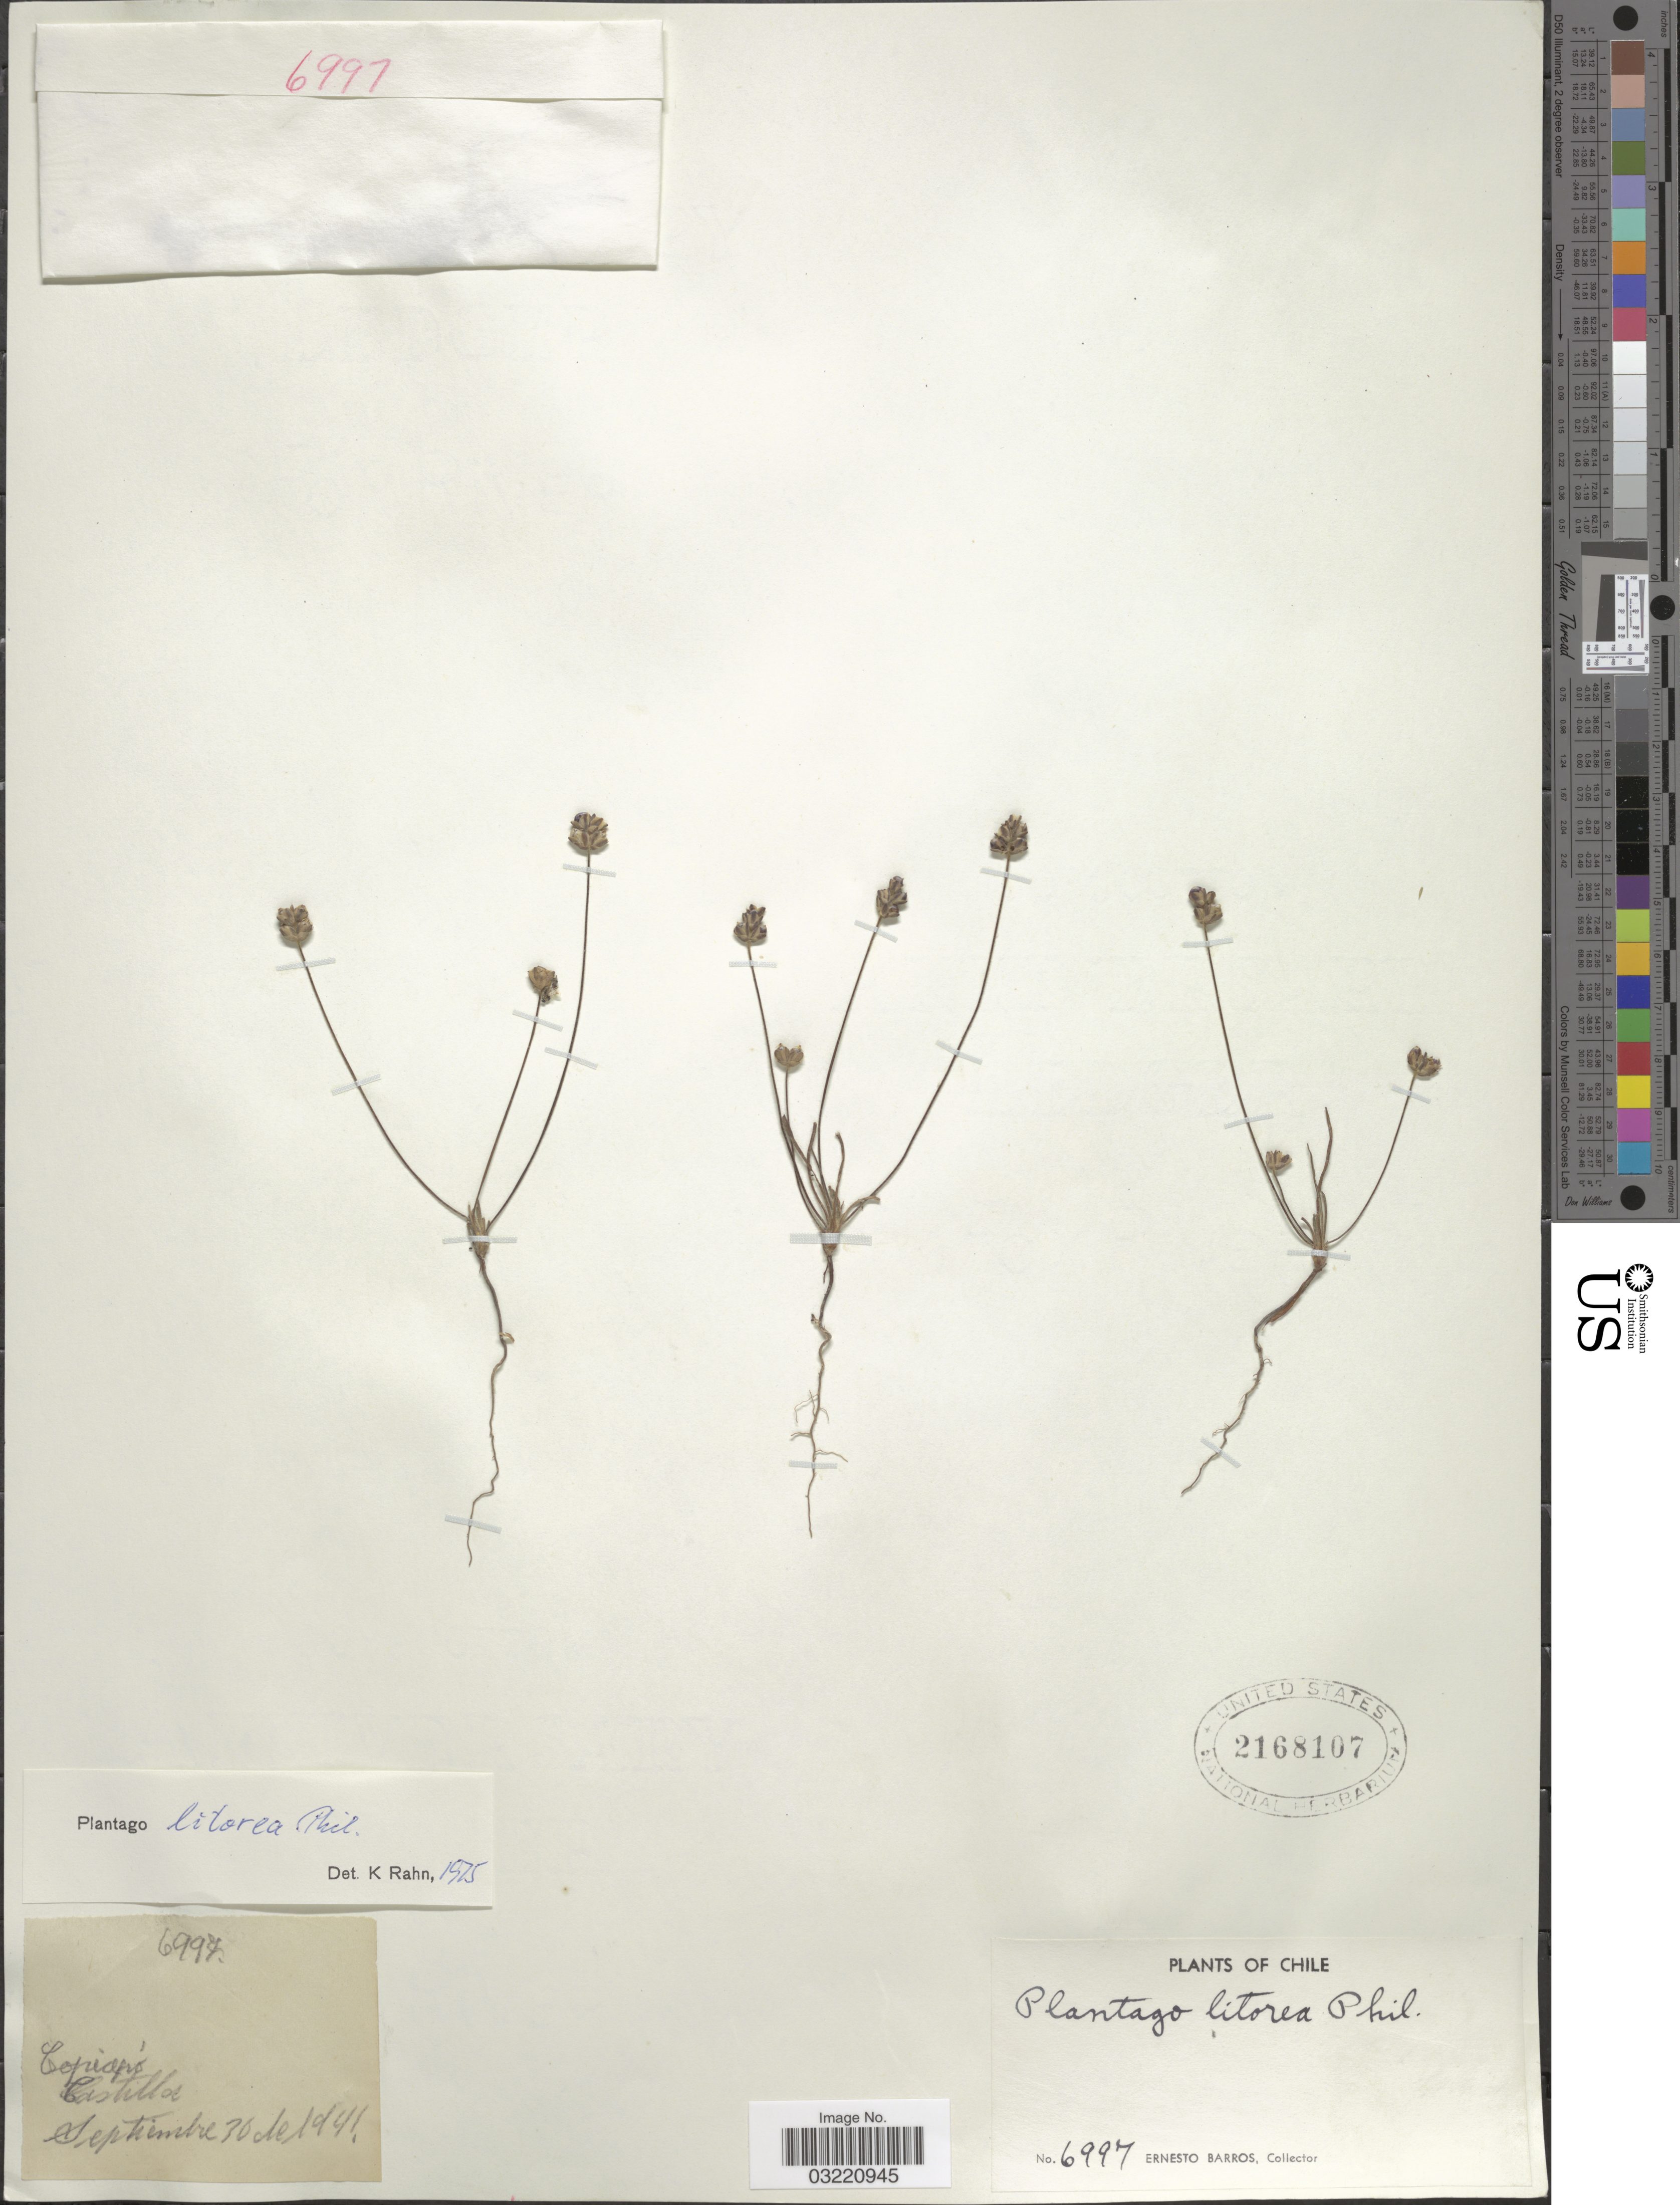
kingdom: Plantae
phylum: Tracheophyta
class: Magnoliopsida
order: Lamiales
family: Plantaginaceae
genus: Plantago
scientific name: Plantago litorea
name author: Phil.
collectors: E. Barros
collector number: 6997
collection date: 1941-09-30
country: Chile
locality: Copiapó, Castilla.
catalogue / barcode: US 2168107